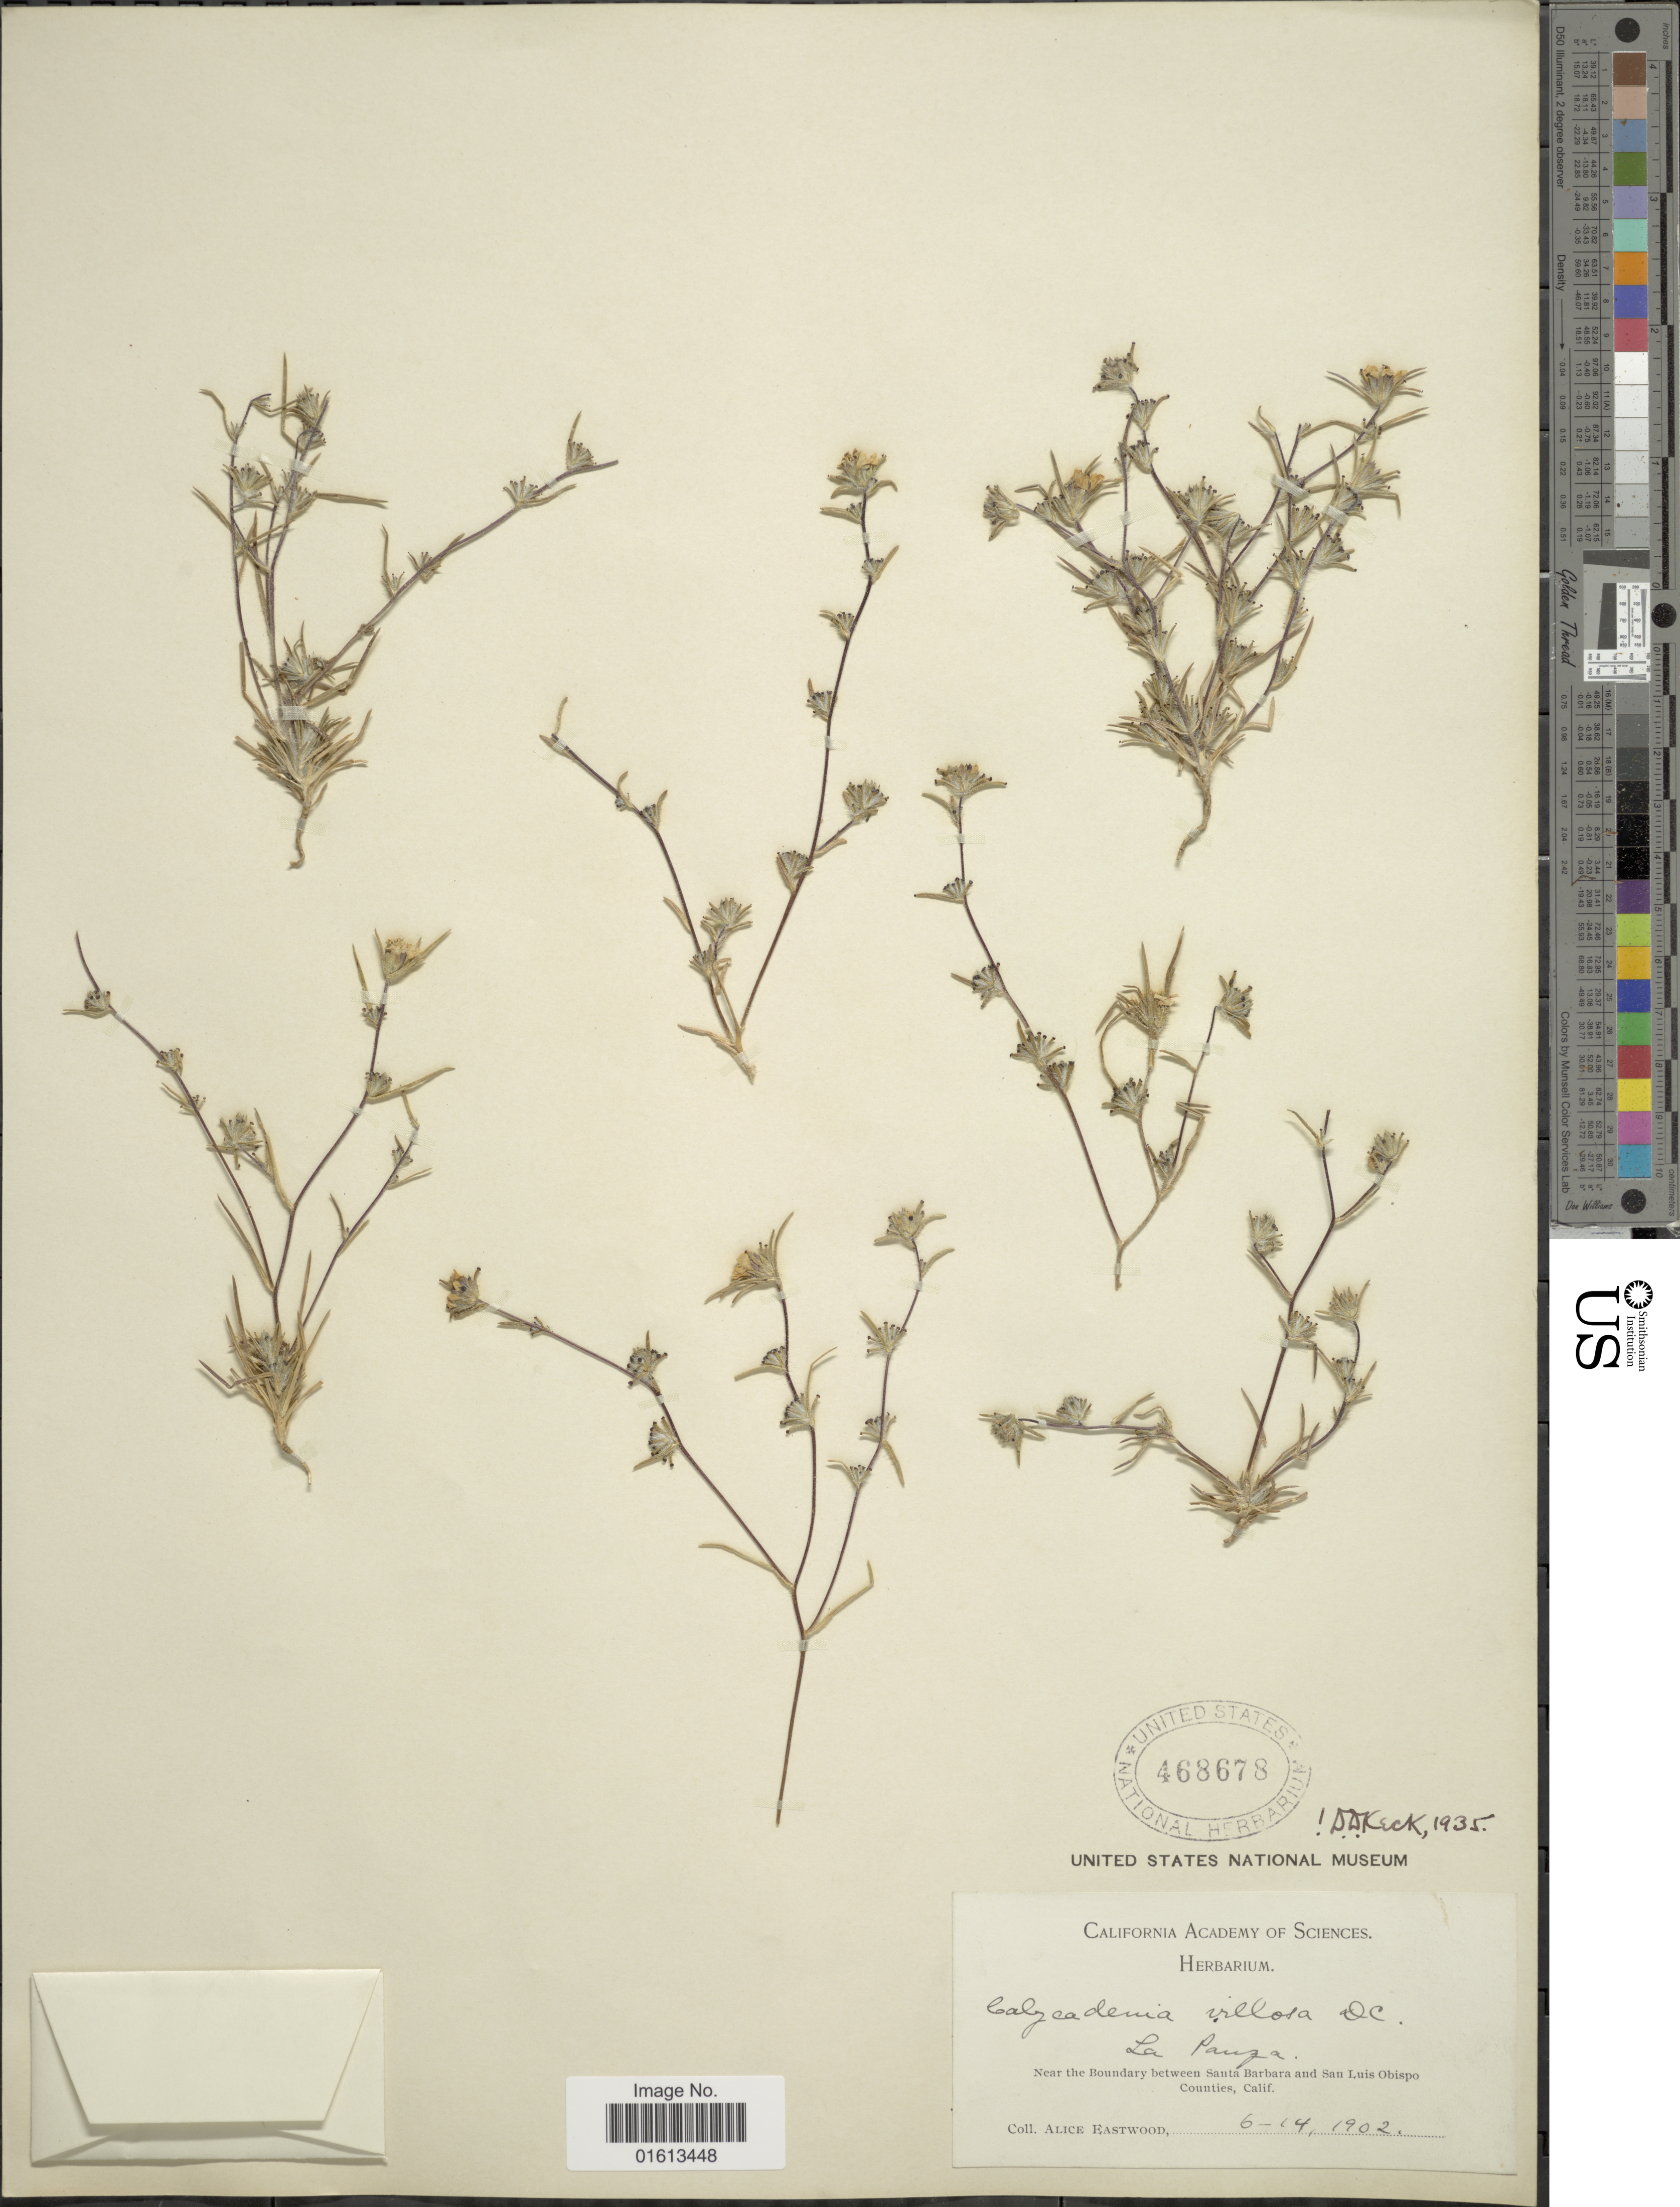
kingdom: Plantae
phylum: Tracheophyta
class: Magnoliopsida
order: Asterales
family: Asteraceae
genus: Calycadenia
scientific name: Calycadenia villosa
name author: DC.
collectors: A. Eastwood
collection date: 1902-06-14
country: United States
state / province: California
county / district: Santa Barbara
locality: La Pauza, near the Boundary between Santa Barbara and San Luis Obispo counties, Calif.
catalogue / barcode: US 468678